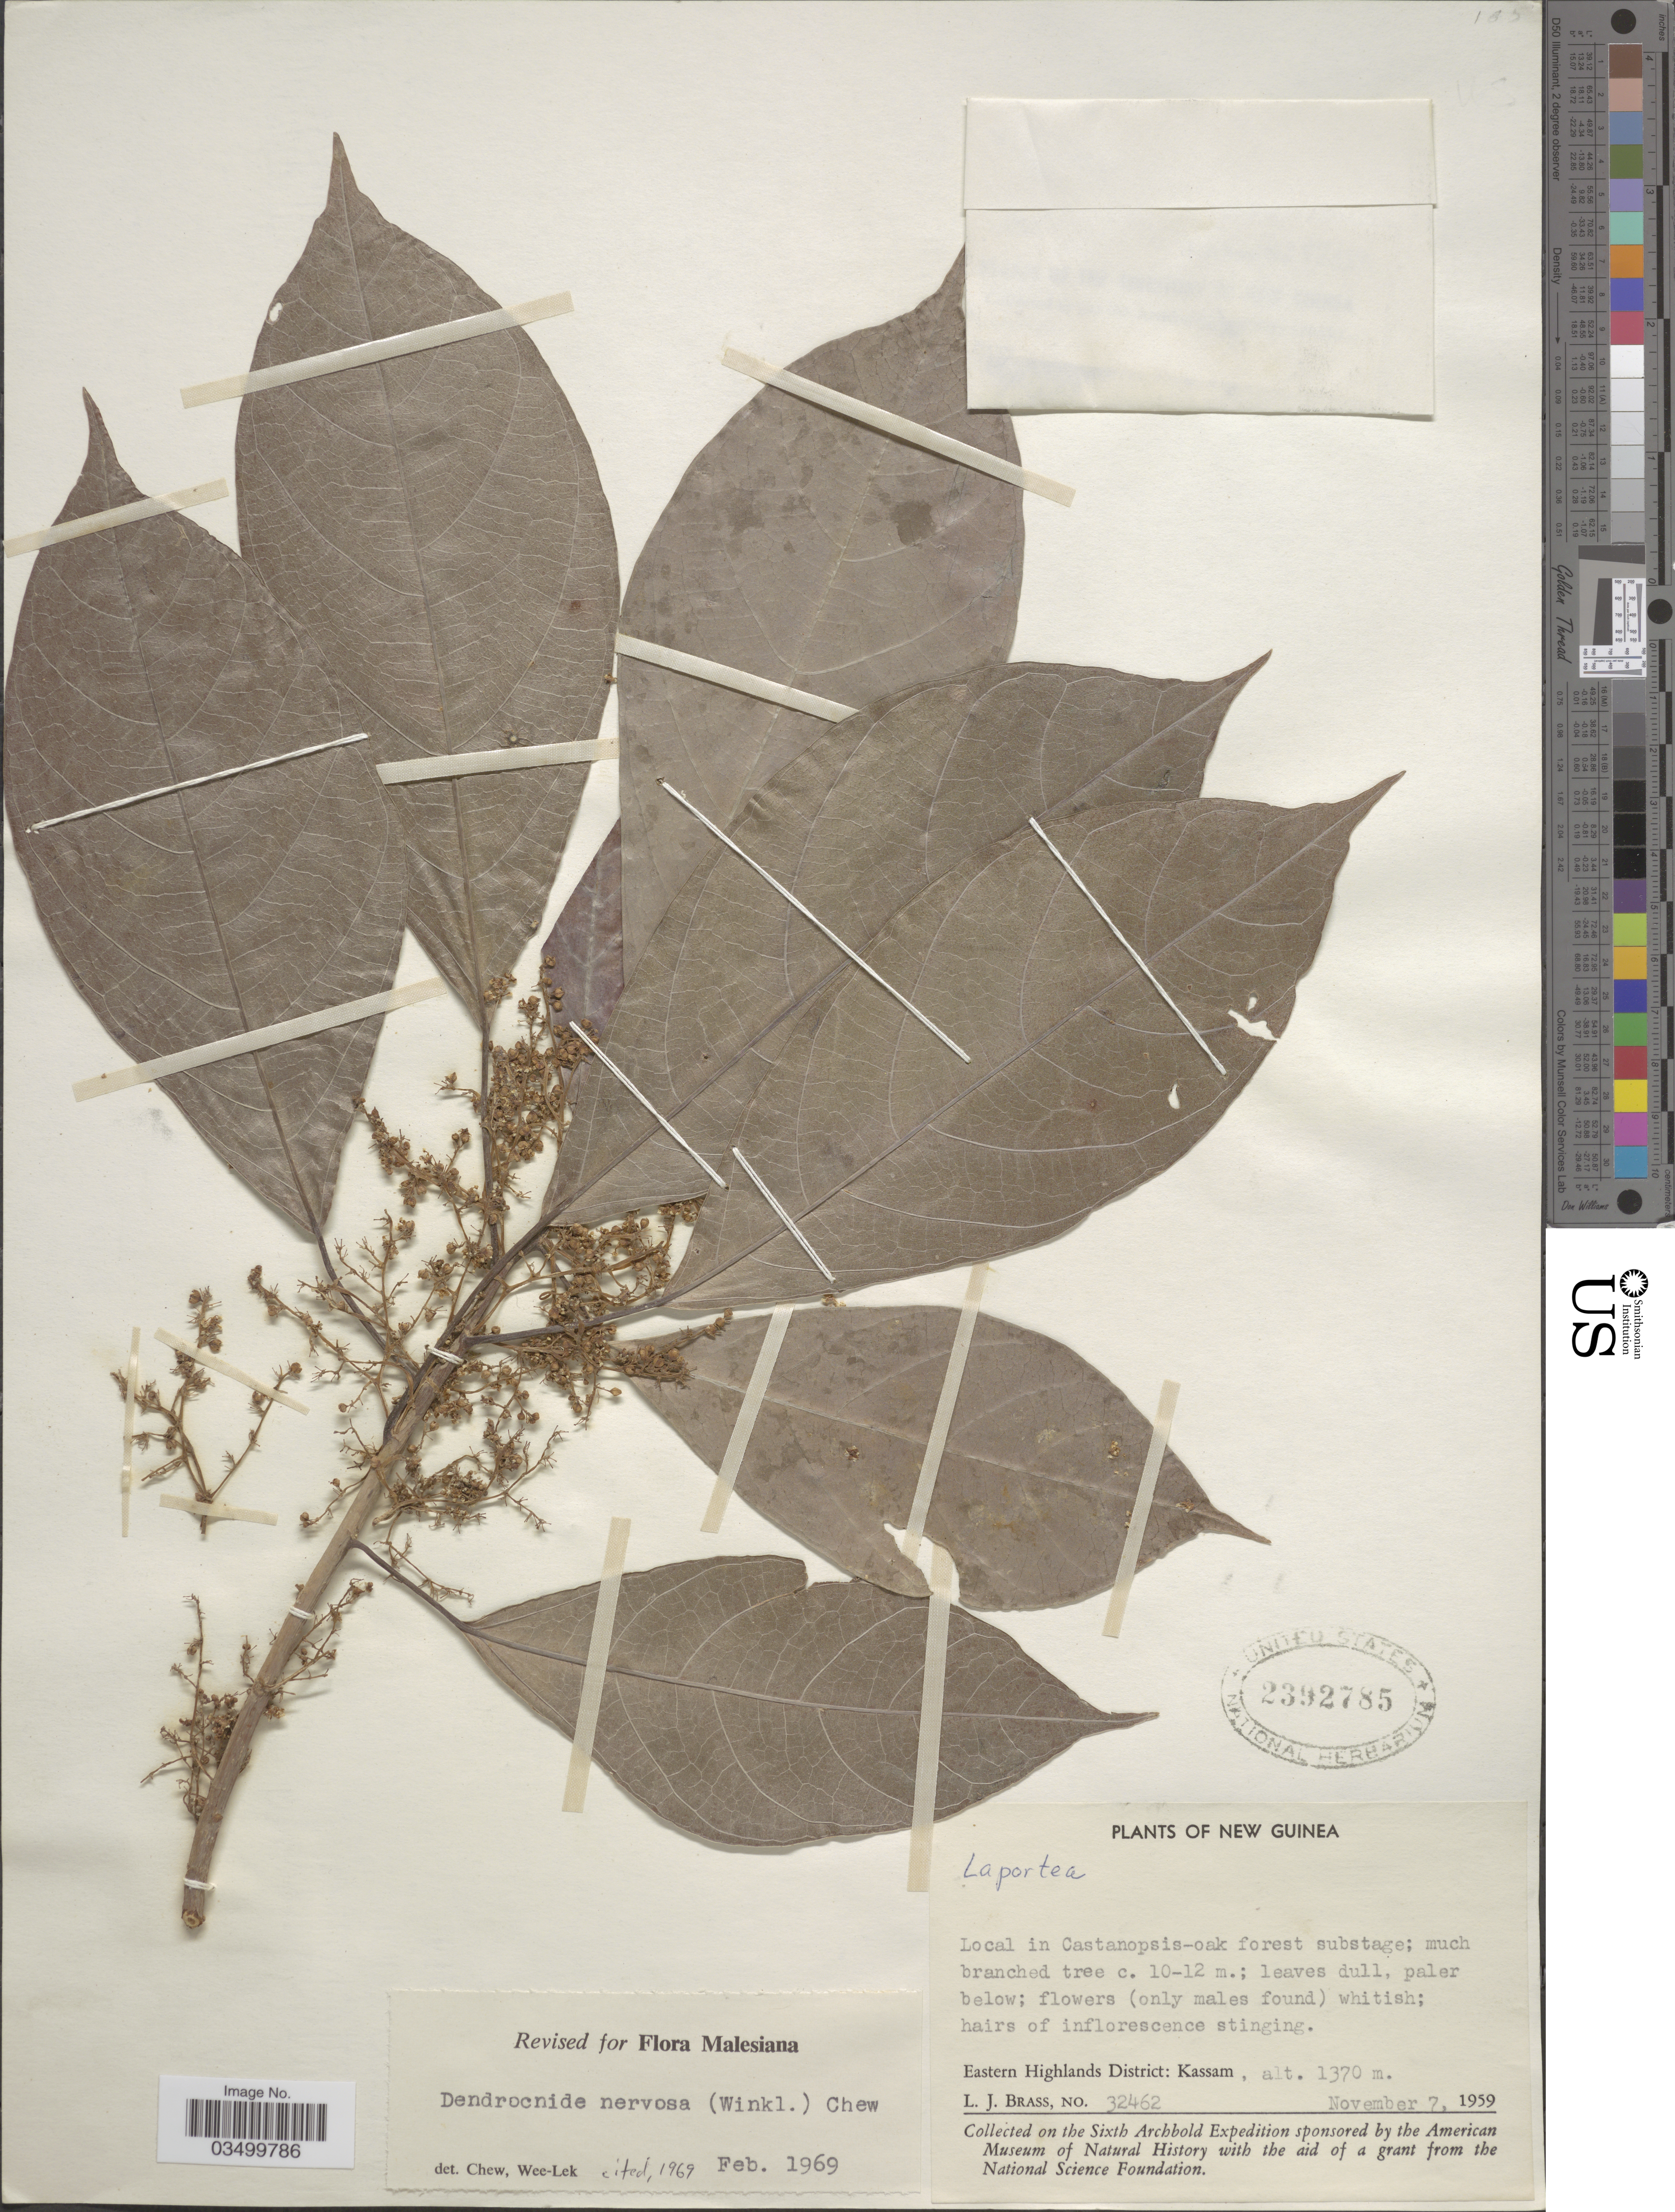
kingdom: Plantae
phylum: Tracheophyta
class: Magnoliopsida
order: Rosales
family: Urticaceae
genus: Dendrocnide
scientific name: Dendrocnide nervosa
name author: Chew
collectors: L. J. Brass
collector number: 32462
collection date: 1959-11-07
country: Papua New Guinea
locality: New Guinea. Eastern Highlands District: Kassam.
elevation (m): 1370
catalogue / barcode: US 2392785